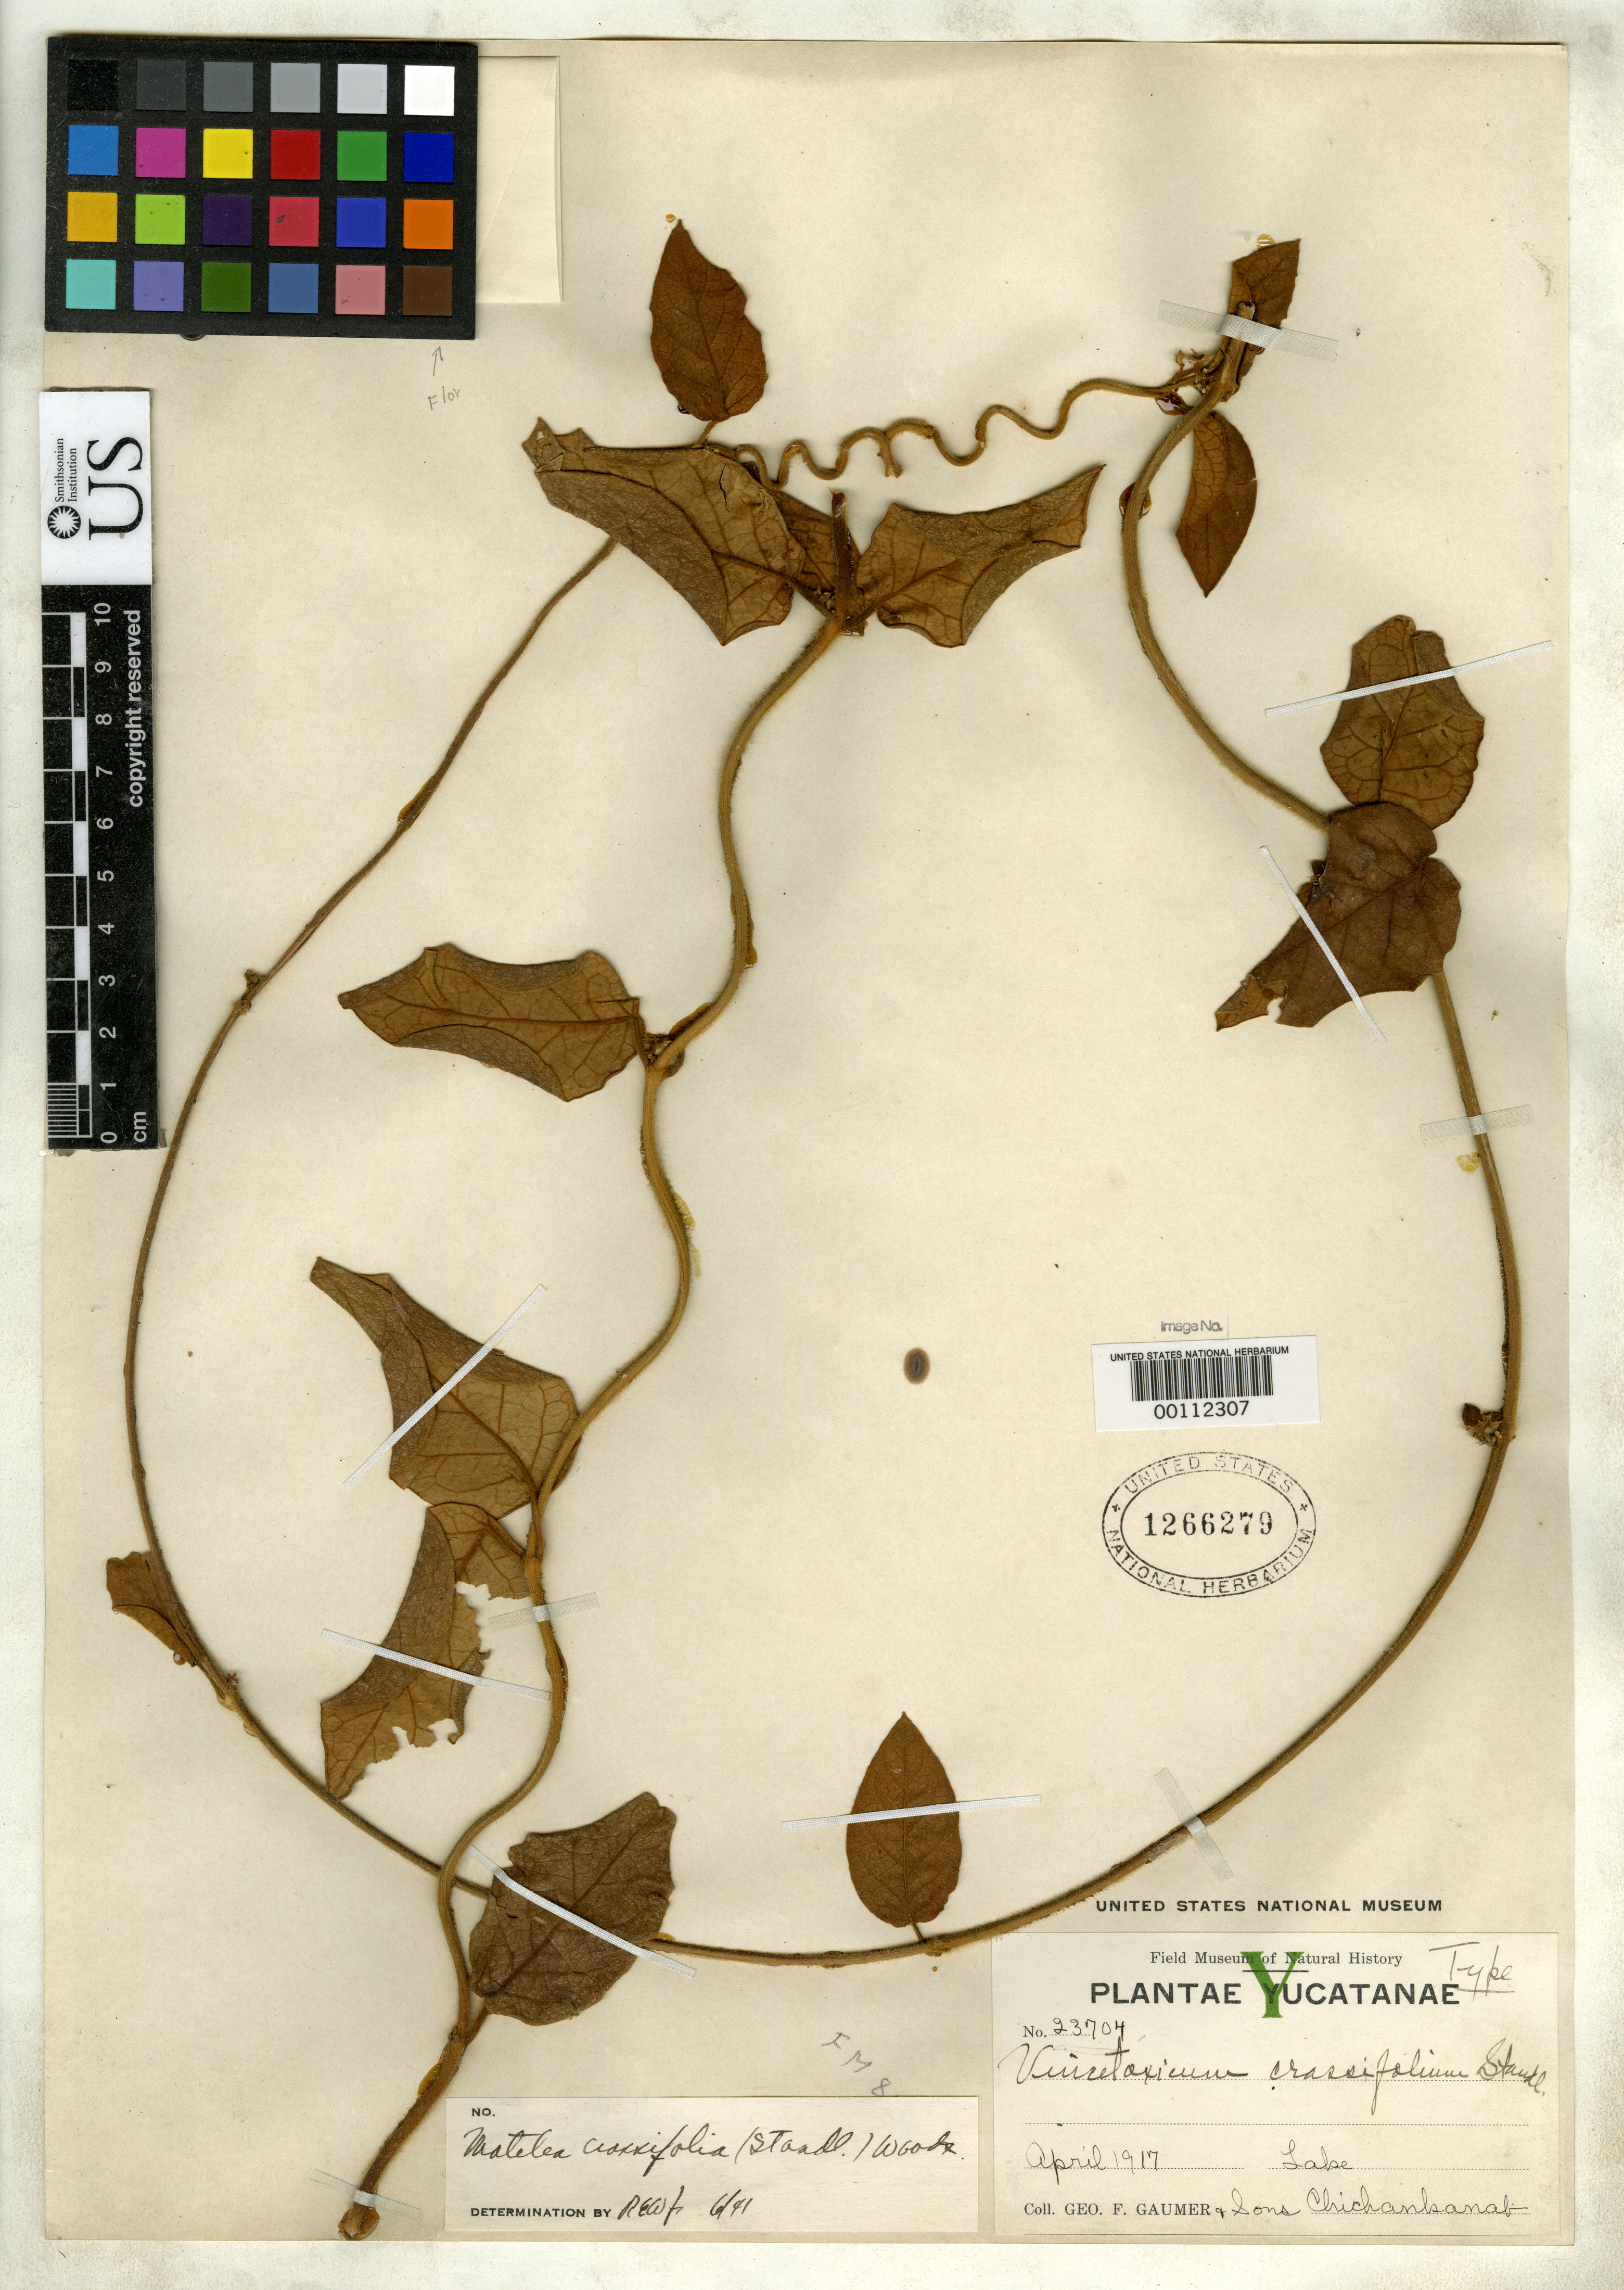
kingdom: Plantae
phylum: Tracheophyta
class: Magnoliopsida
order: Gentianales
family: Apocynaceae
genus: Vincetoxicum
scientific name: Vincetoxicum crassifolium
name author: Standl.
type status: Isotype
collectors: G. F. Gaumer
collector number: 23704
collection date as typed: Apr 1917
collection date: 1917-04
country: Mexico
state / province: Yucatan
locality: Chichankanab.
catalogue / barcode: US 1266379